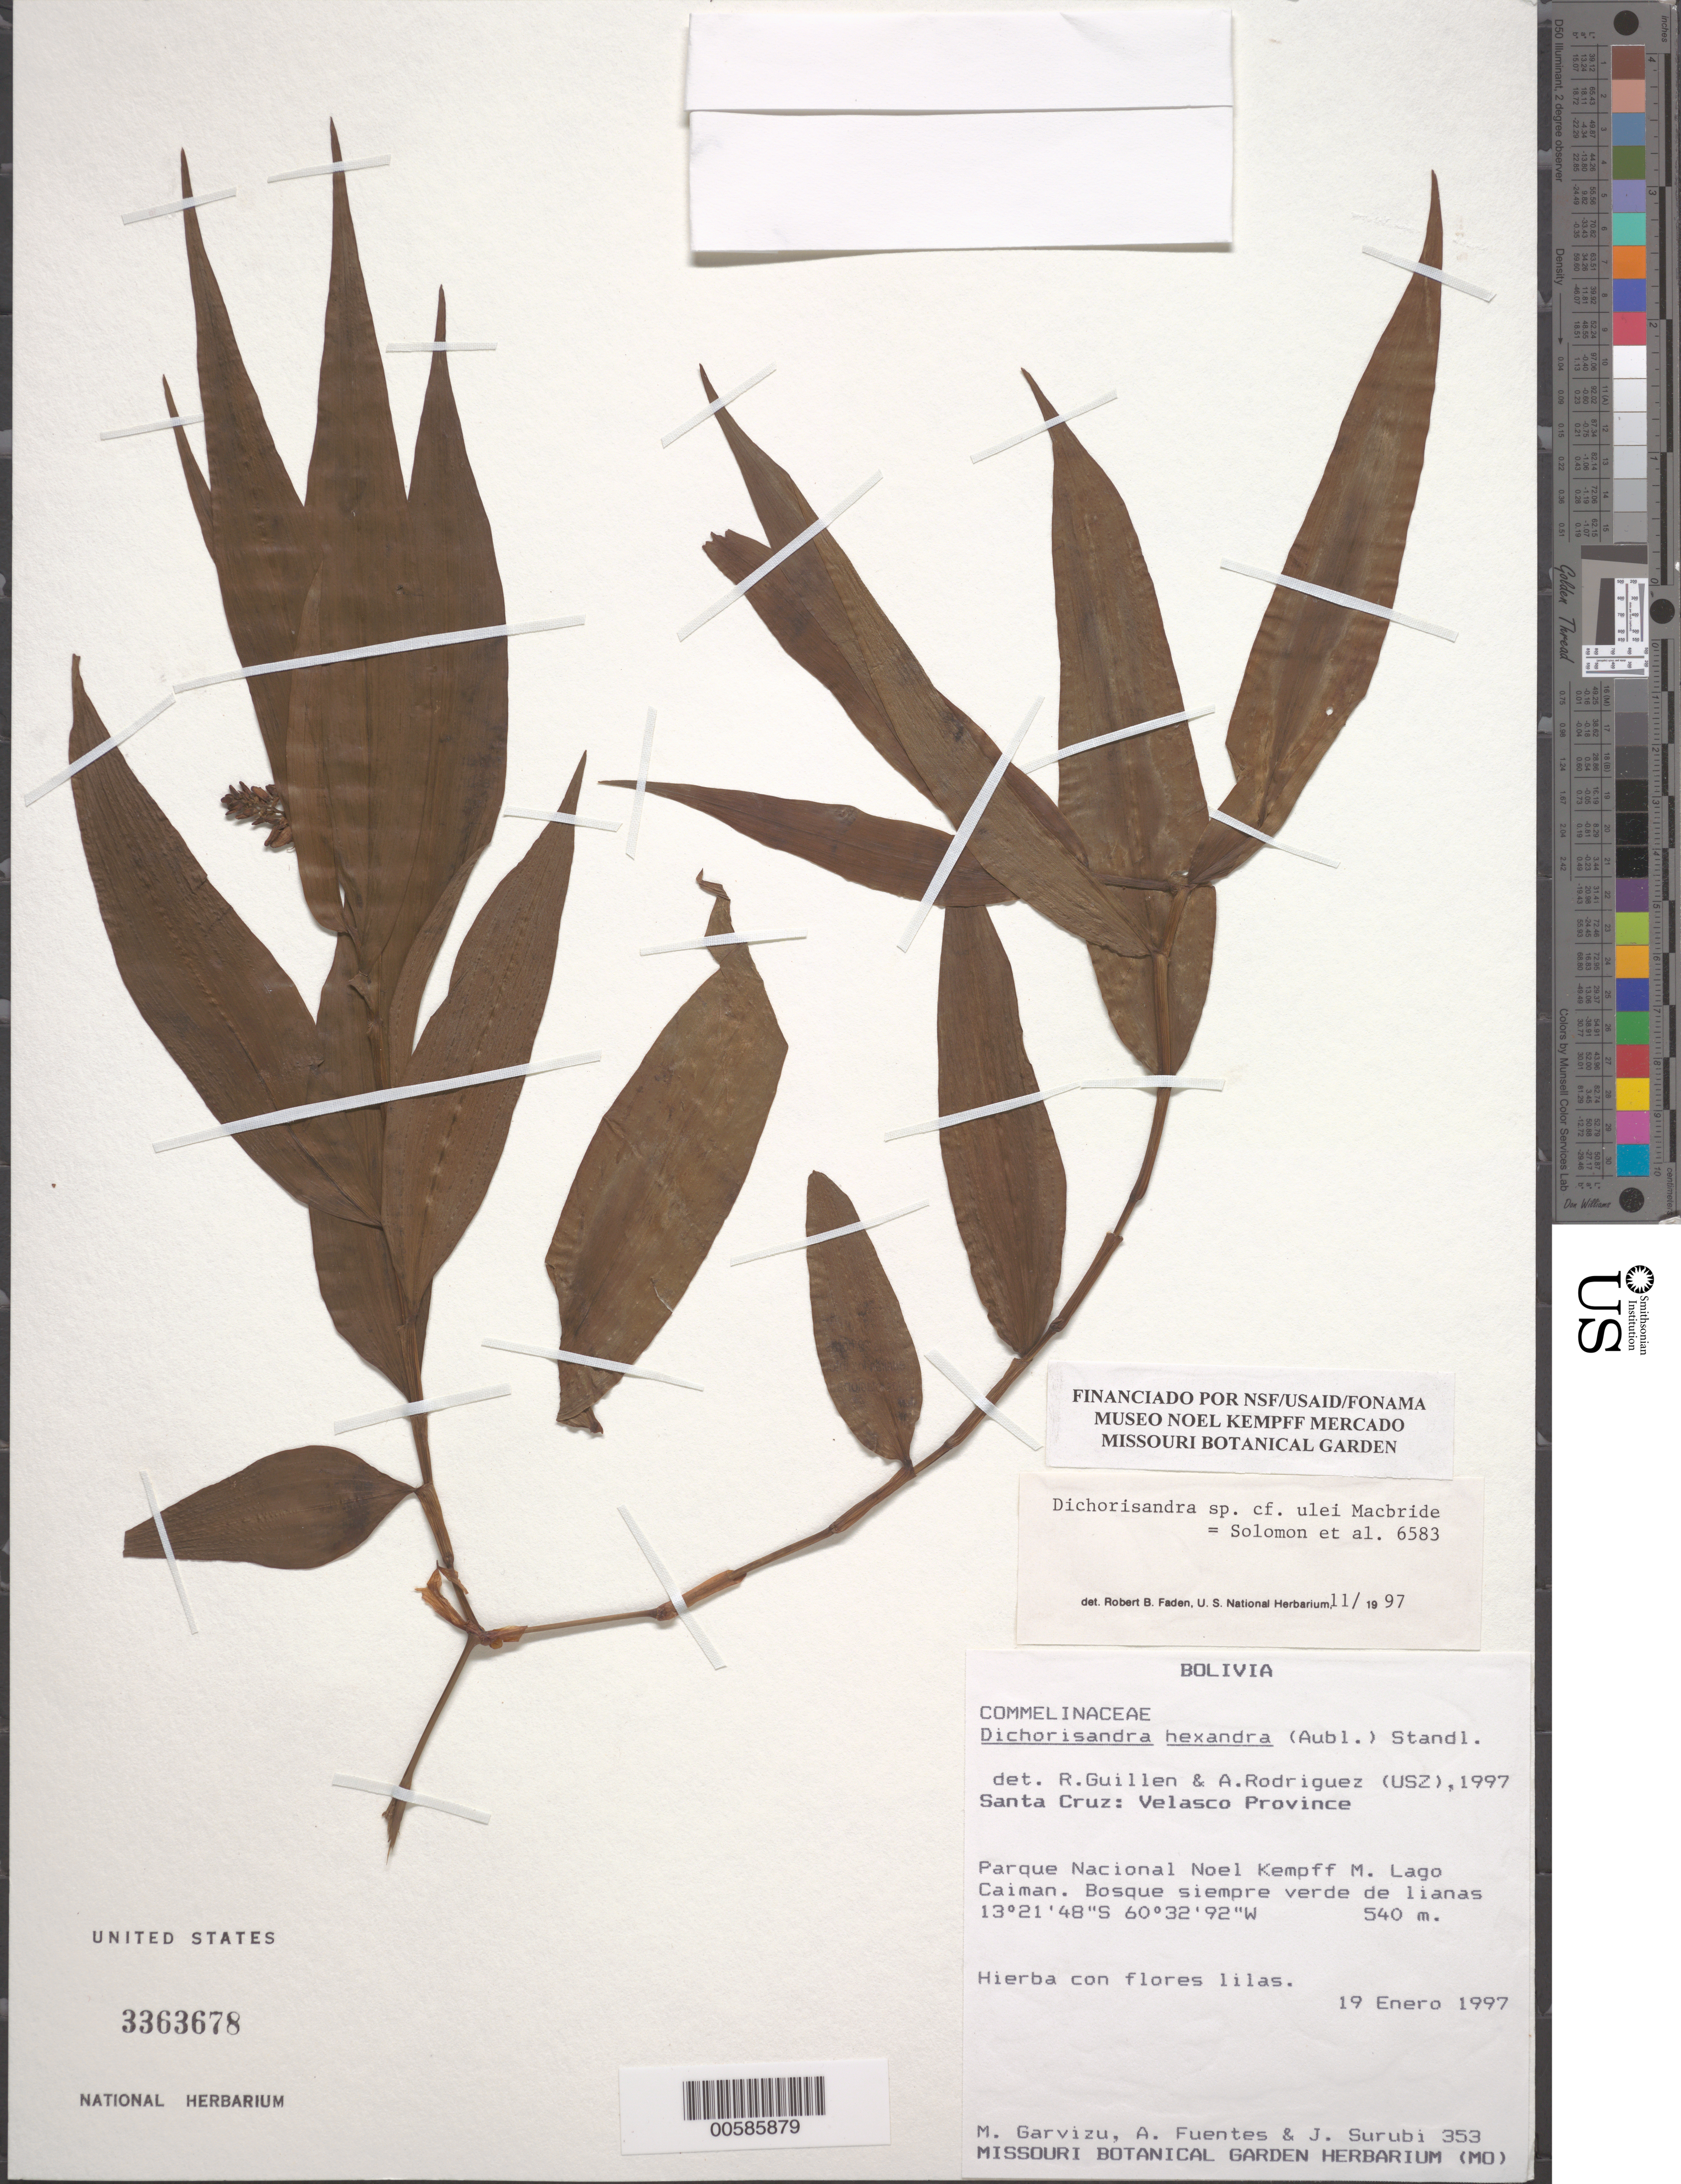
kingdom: Plantae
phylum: Tracheophyta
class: Liliopsida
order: Commelinales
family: Commelinaceae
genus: Dichorisandra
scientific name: Dichorisandra ulei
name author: J.F. Macbr.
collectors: M. Garvizu, A. Guentes & J. Surubi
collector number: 353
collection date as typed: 19 Jan 1997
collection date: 1997-01-19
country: Bolivia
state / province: Santa Cruz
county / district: Velasco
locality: Noel Kempff National Park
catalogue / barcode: US 3363678